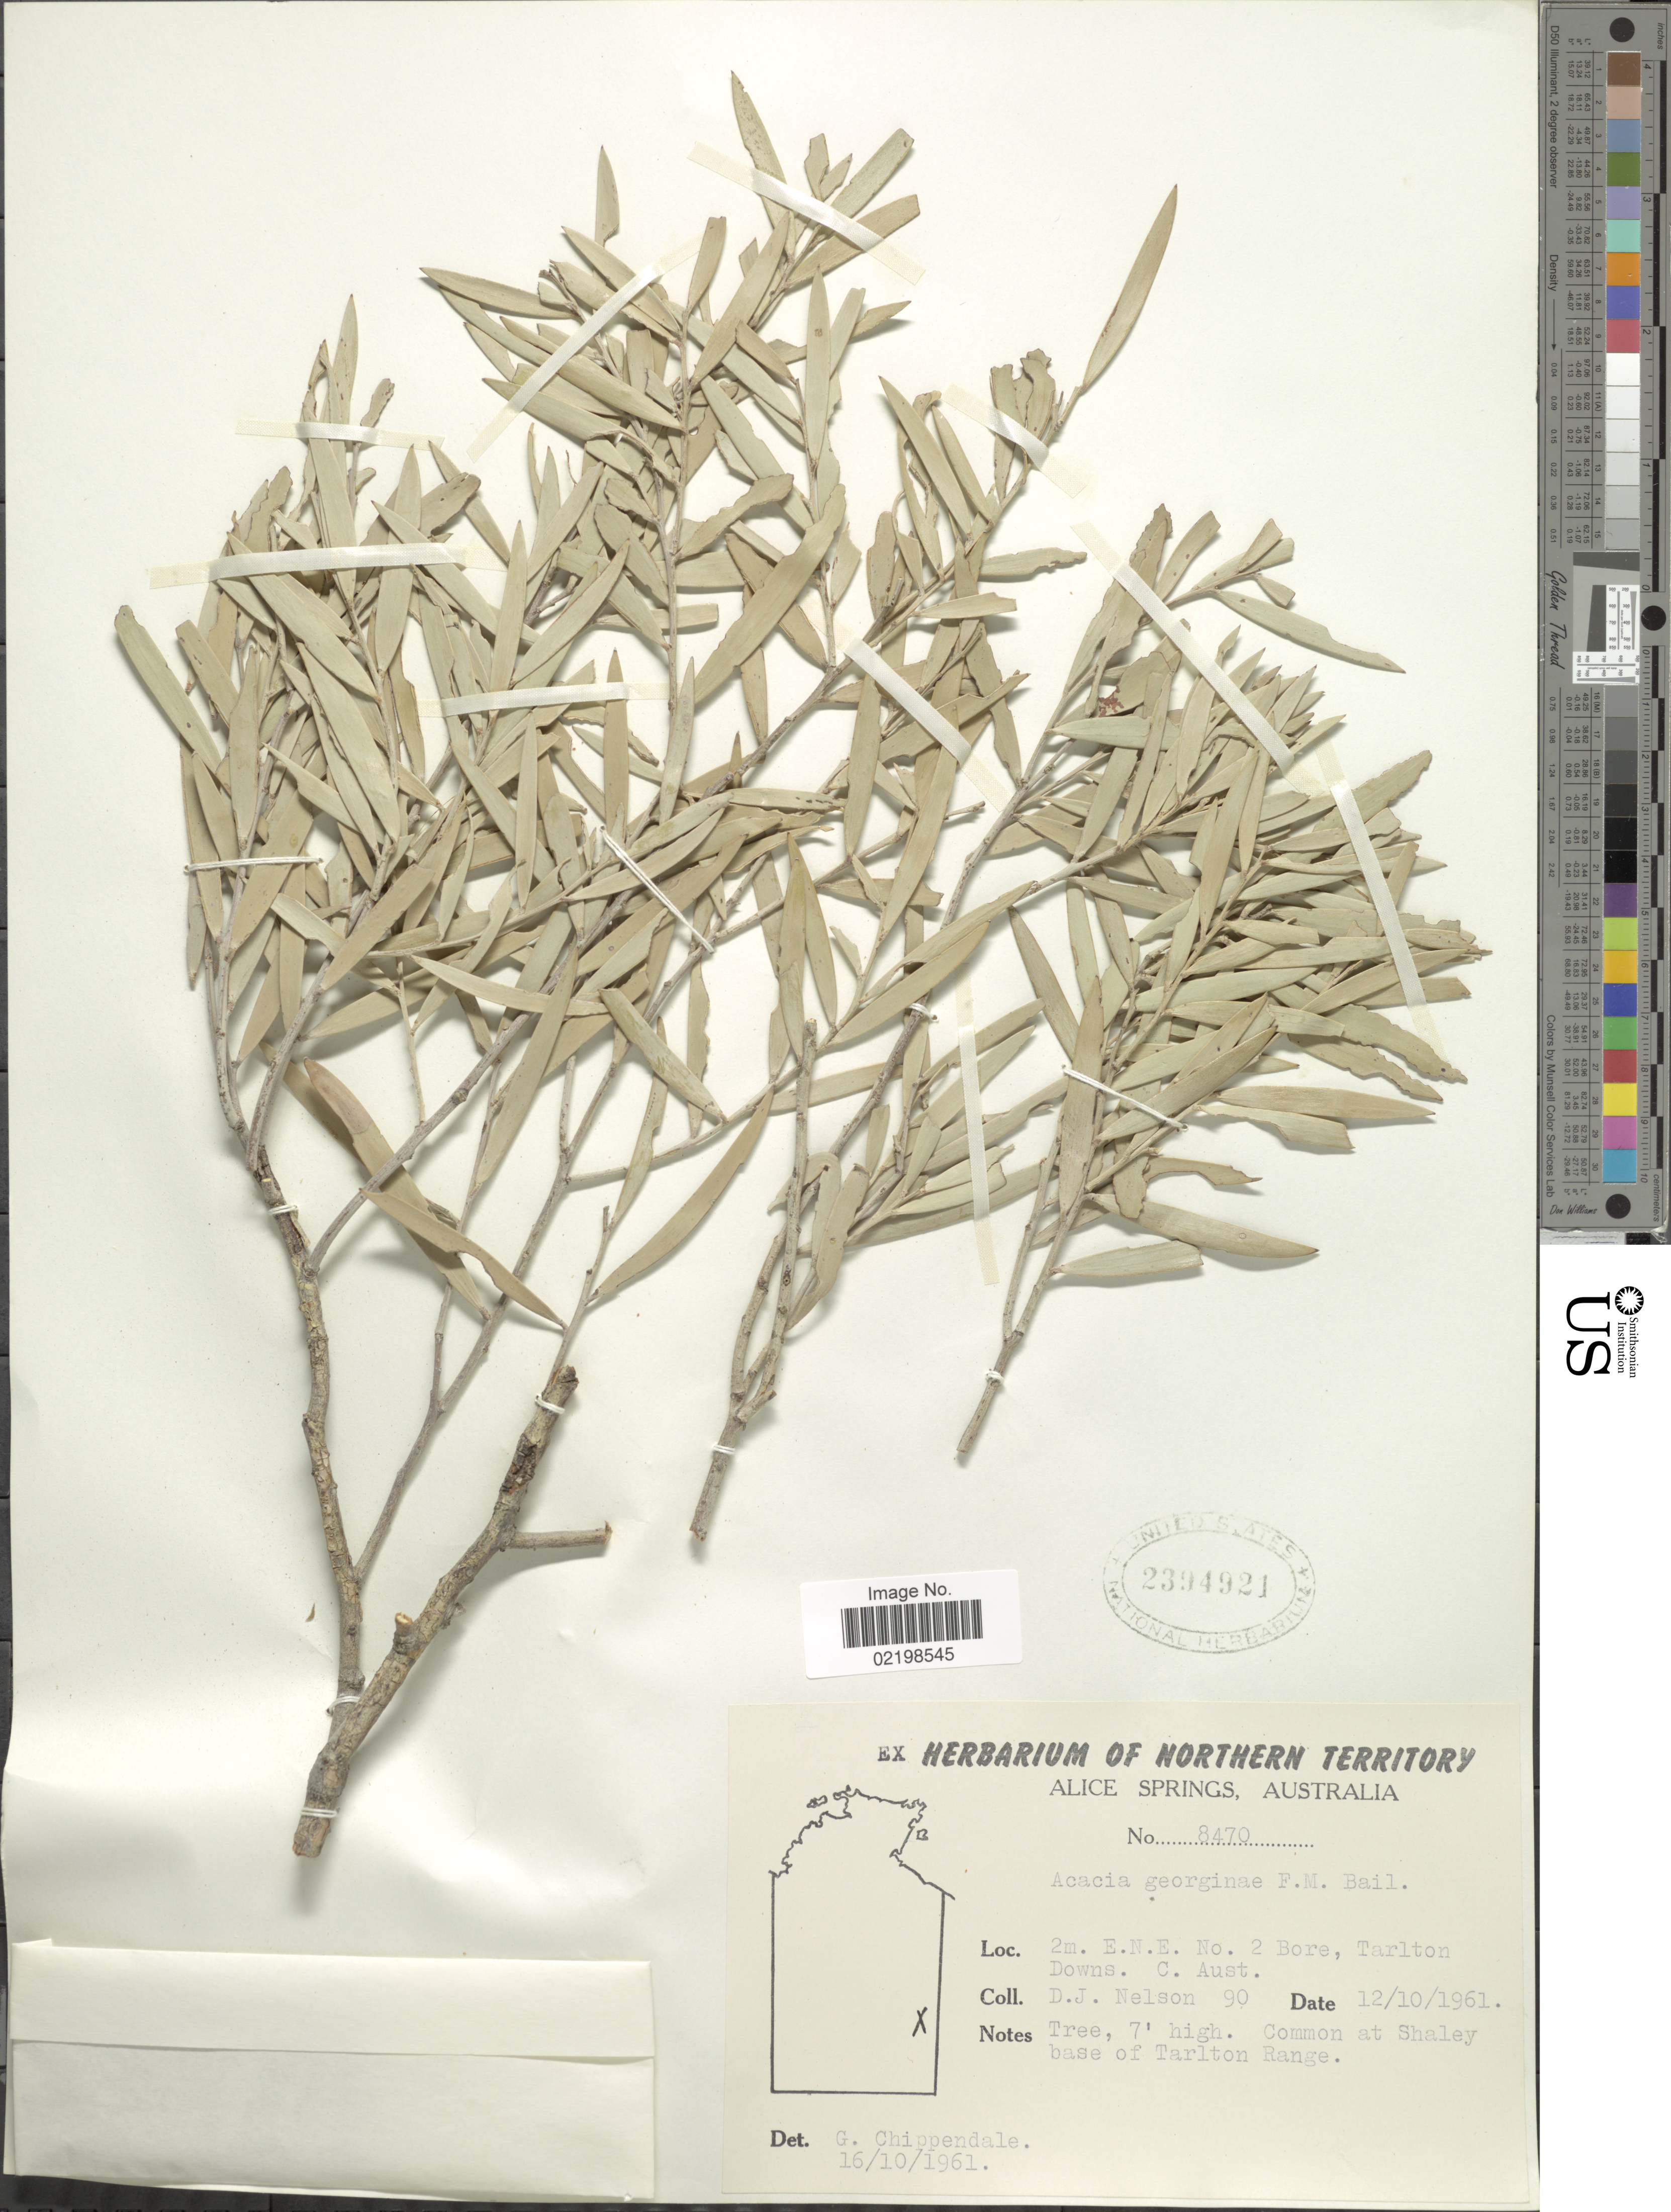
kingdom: Plantae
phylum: Tracheophyta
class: Magnoliopsida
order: Fabales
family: Fabaceae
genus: Acacia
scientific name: Acacia georginae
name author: F.M. Bailey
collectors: D. J. Nelson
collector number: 8470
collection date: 1961-10-12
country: Australia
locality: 2m. E. N. E. No. 2 Bore, Tarlton Downs, C. Aust.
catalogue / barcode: US 2394921